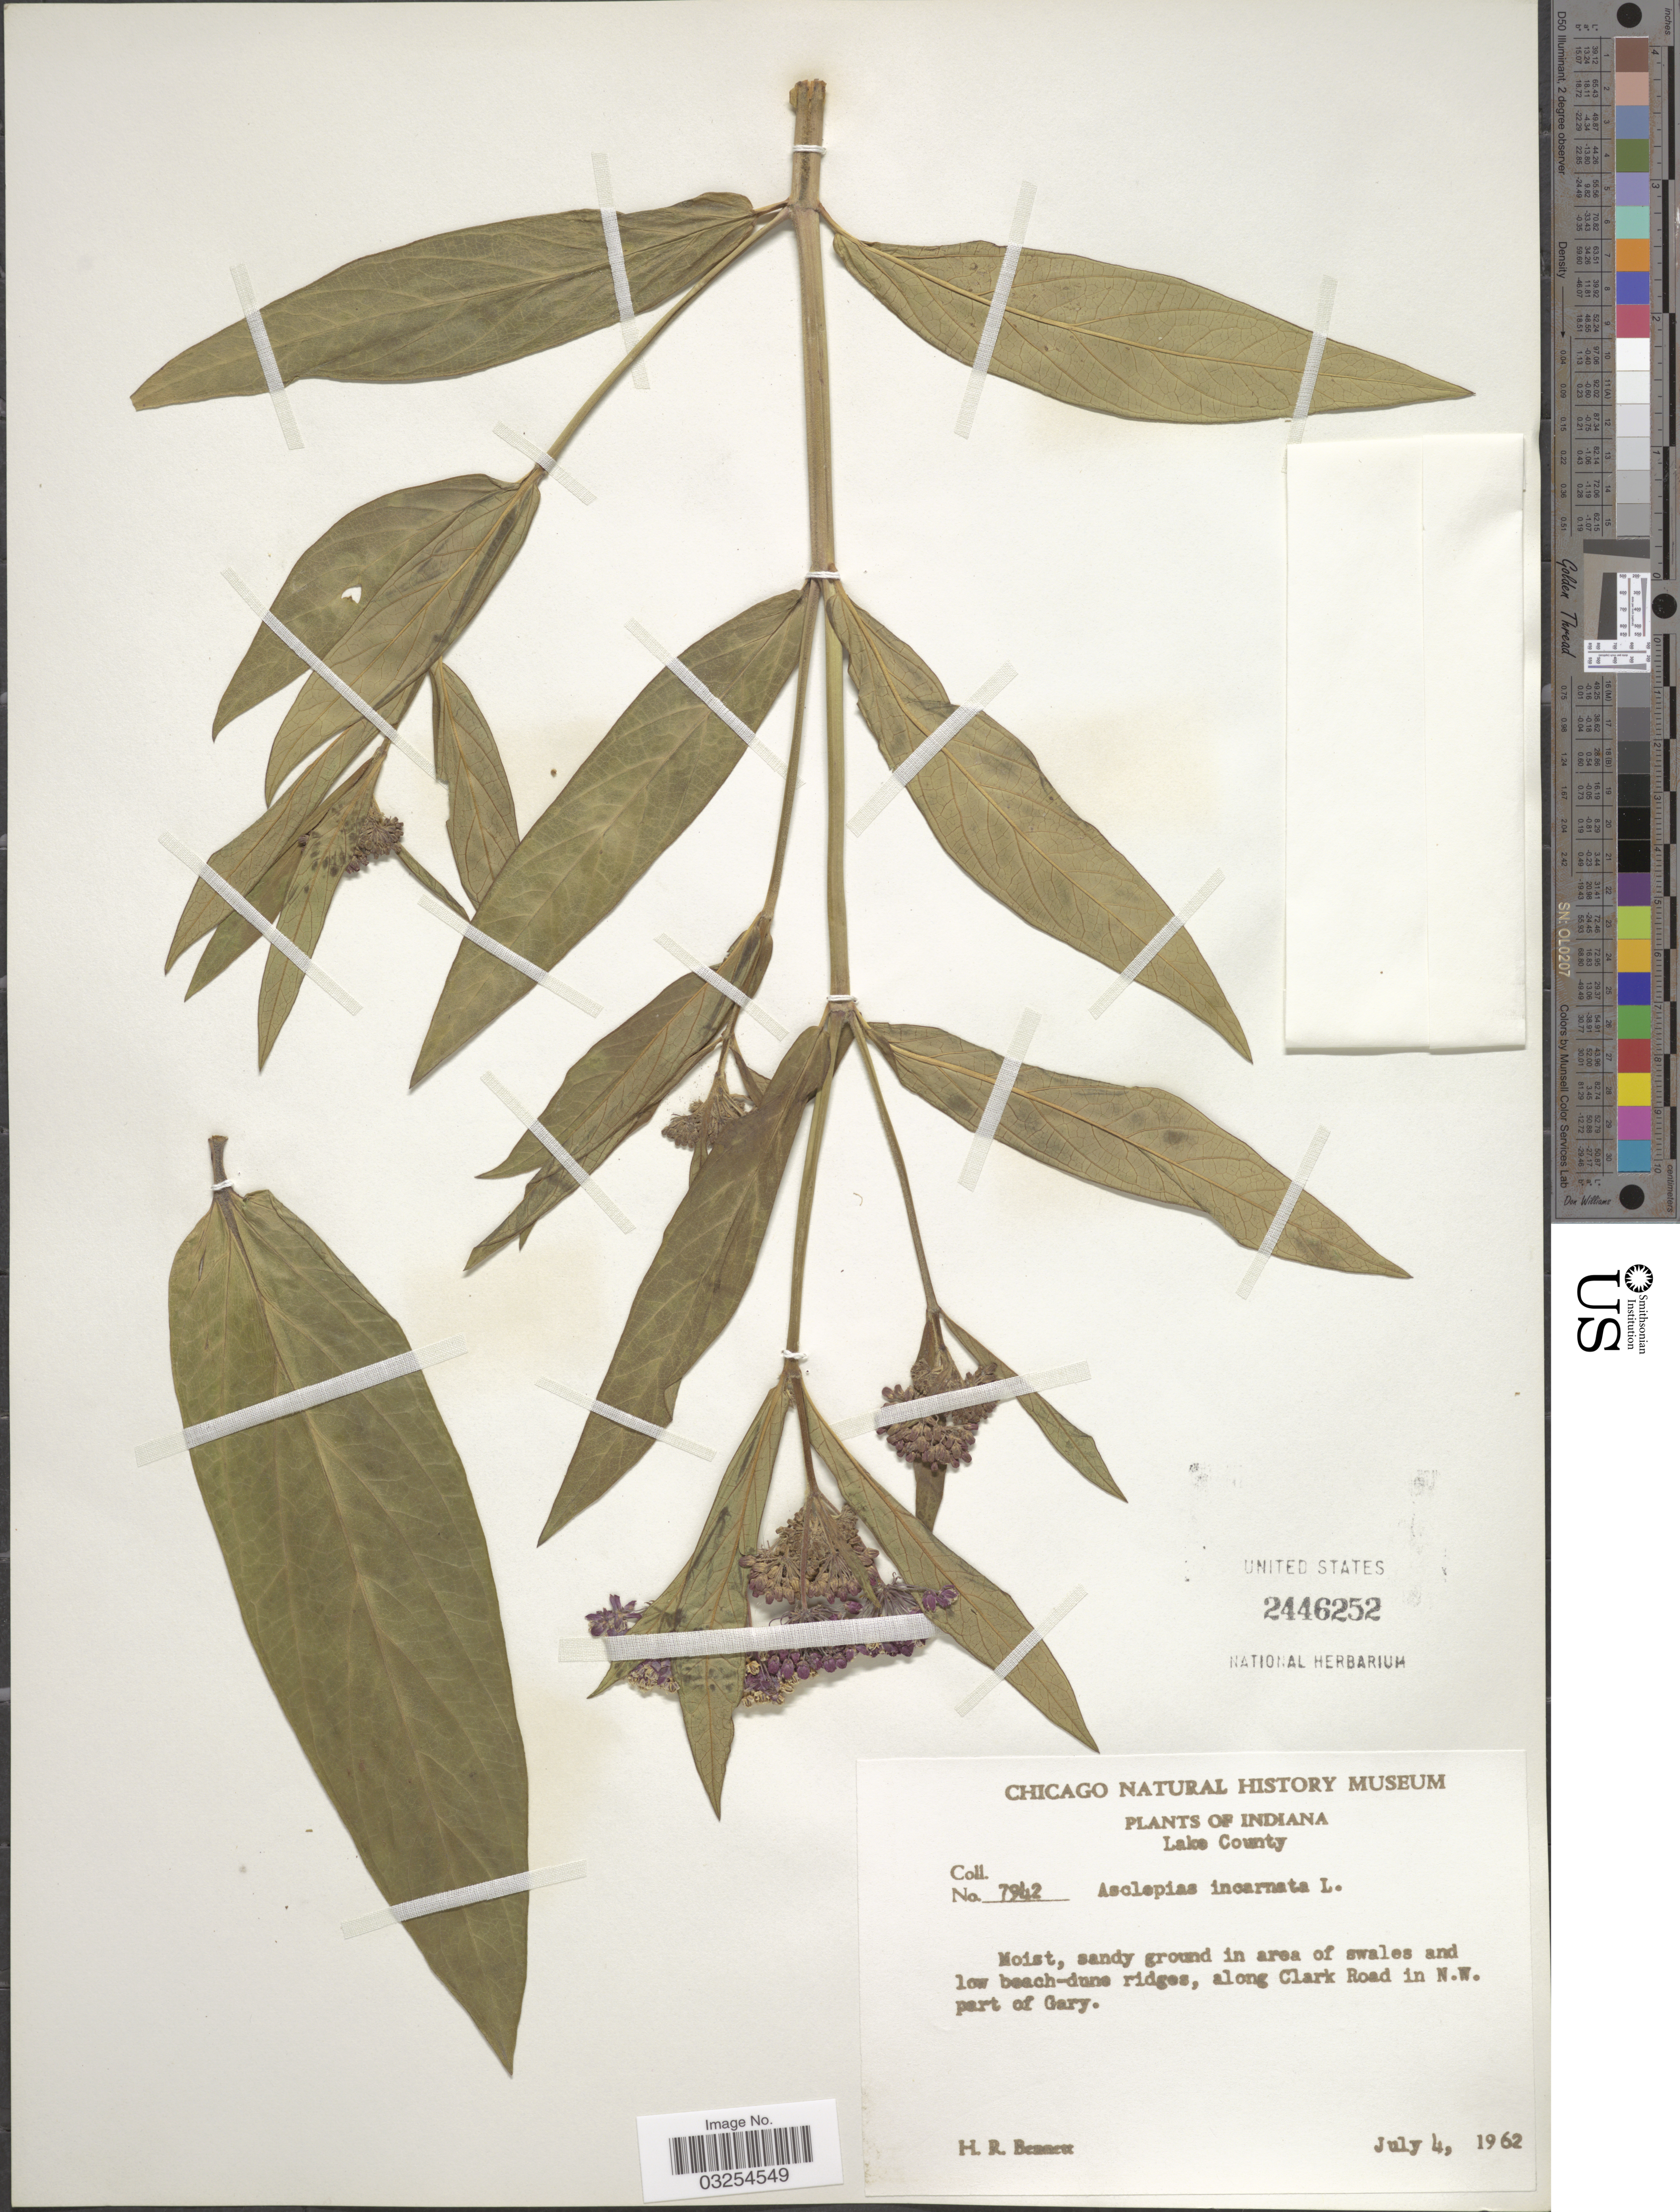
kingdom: Plantae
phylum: Tracheophyta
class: Magnoliopsida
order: Gentianales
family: Apocynaceae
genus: Asclepias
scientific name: Asclepias incarnata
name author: L.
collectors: H. R. Bennett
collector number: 7942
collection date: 1962-07-04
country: United States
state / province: Indiana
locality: Lake County. Moist, along Clark Road in N.W. part of Gary.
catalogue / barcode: US 2446252